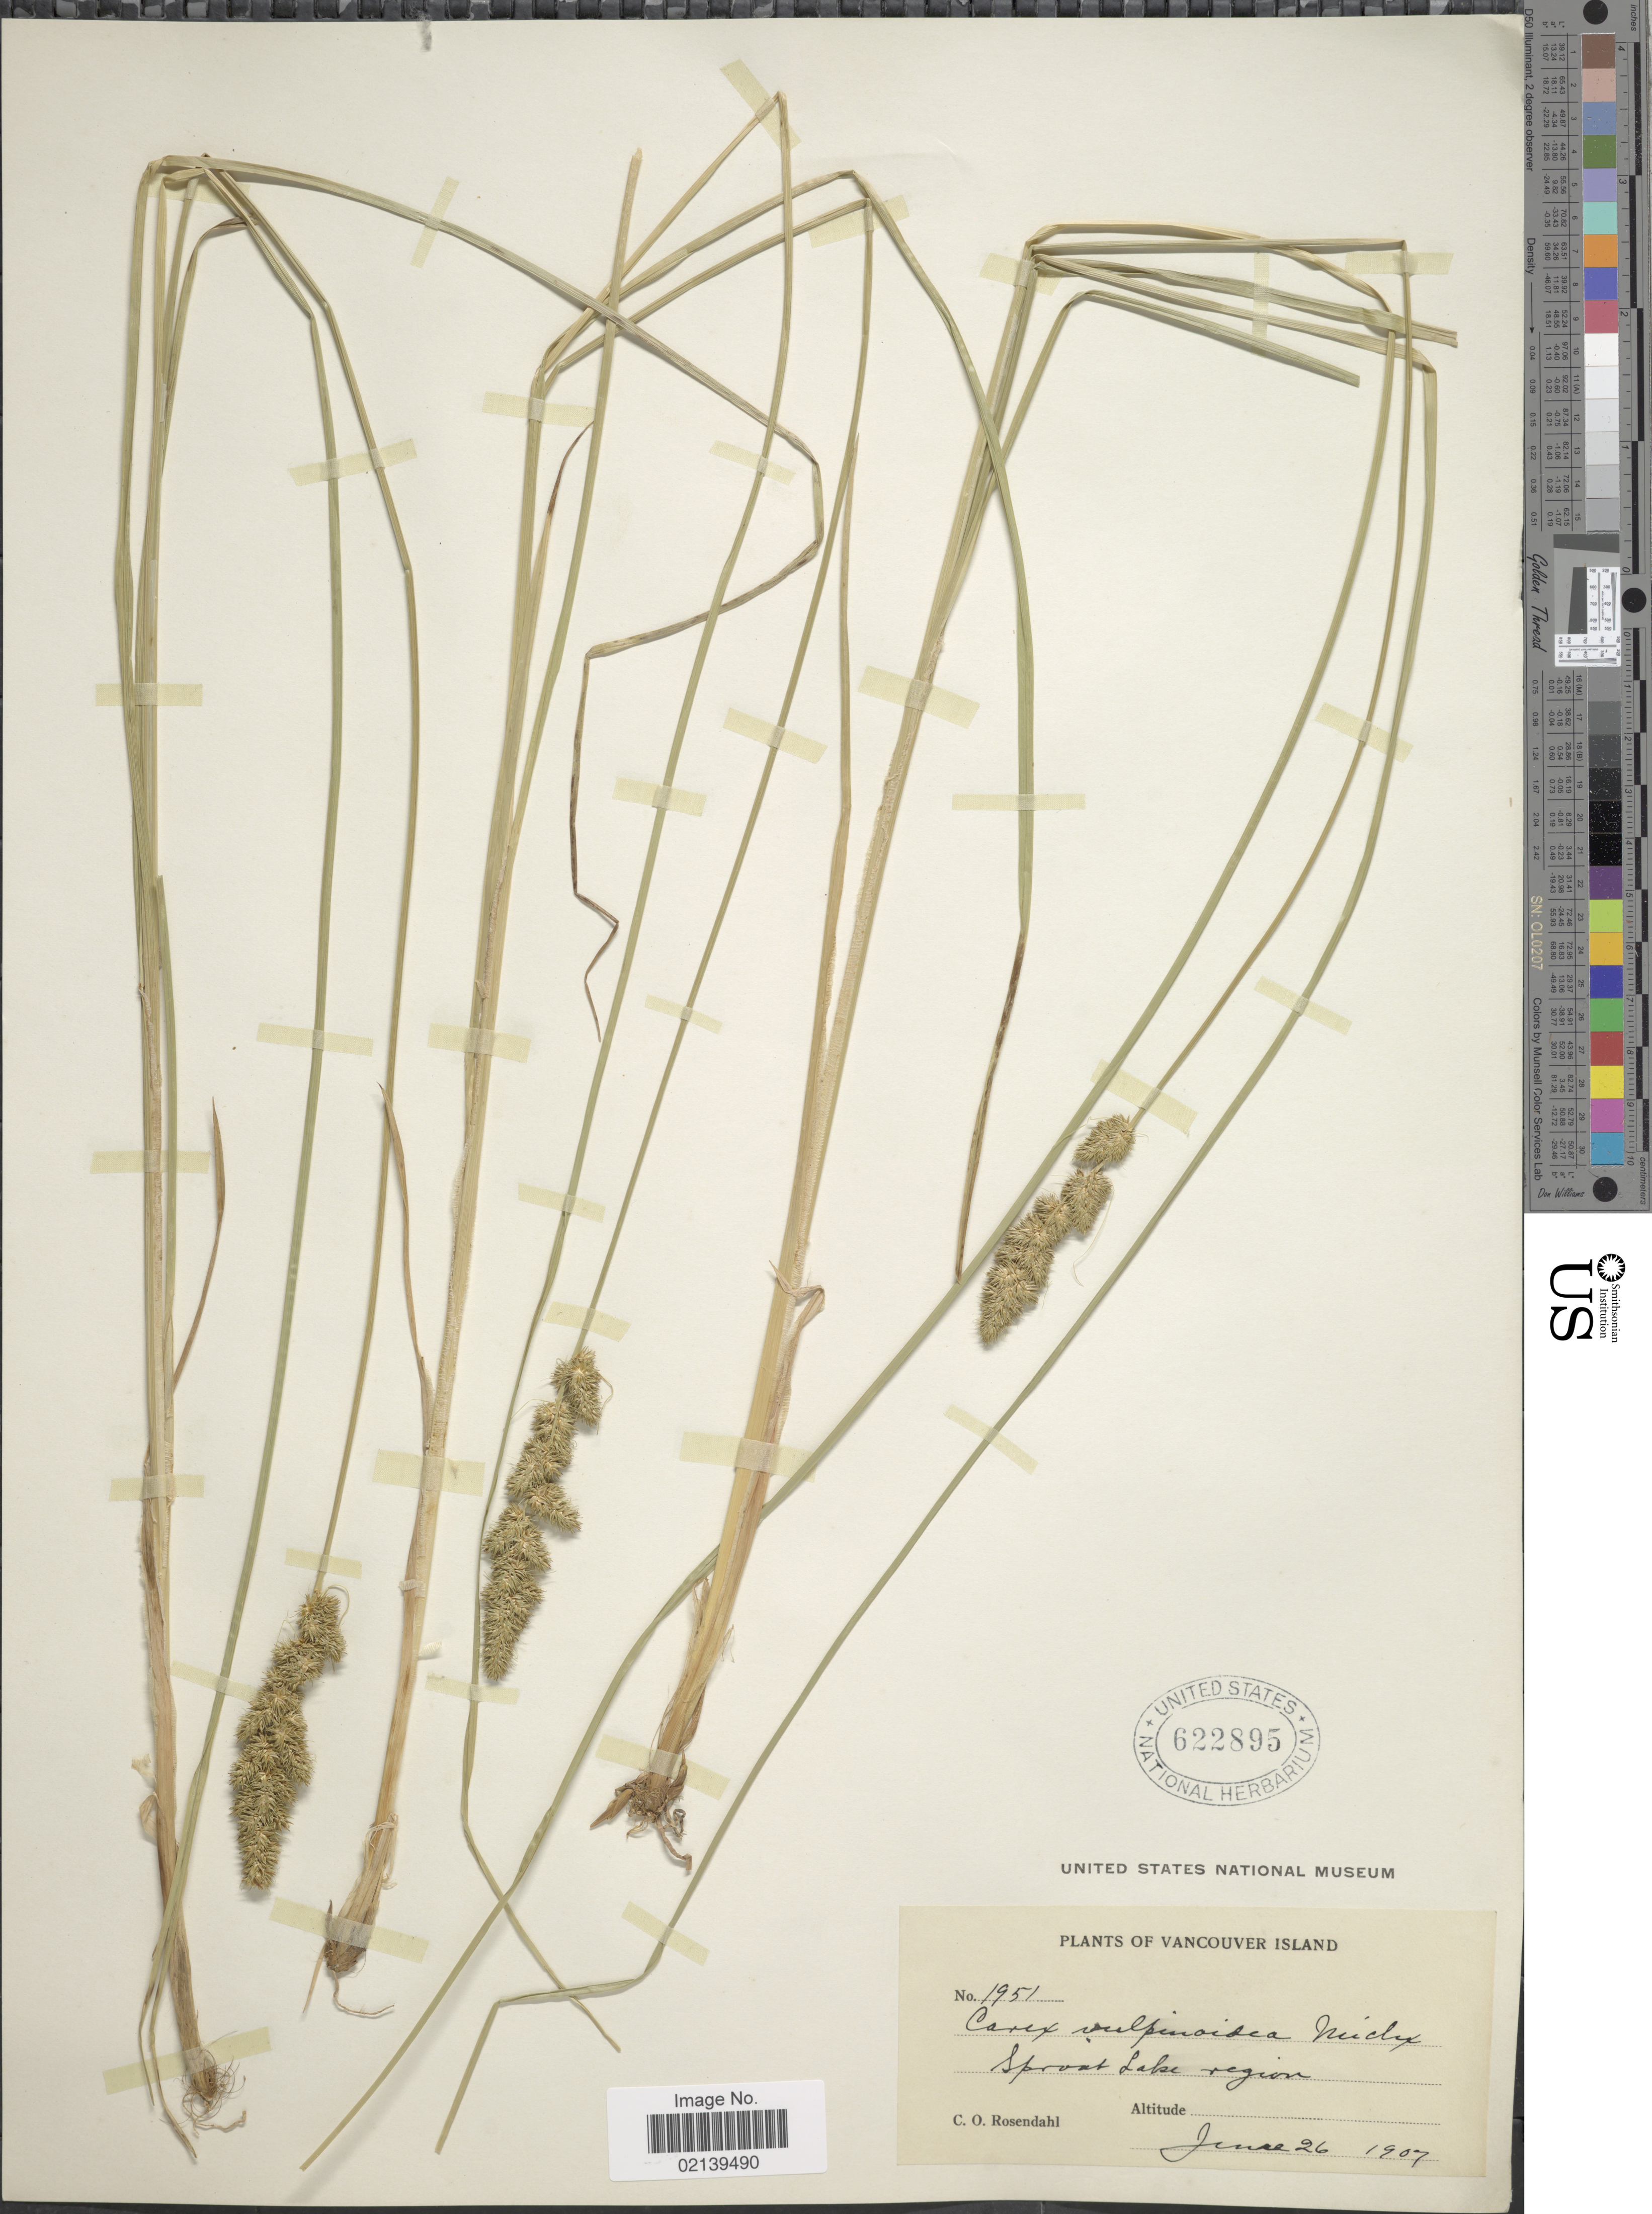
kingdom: Plantae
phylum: Tracheophyta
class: Liliopsida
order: Poales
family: Cyperaceae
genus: Carex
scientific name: Carex vulpinoidea Michx.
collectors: C. O. Rosendahl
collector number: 1951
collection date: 1907-06-26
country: Canada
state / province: British Columbia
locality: Vancouver Island, Sproat Lake Region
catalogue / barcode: US 622895